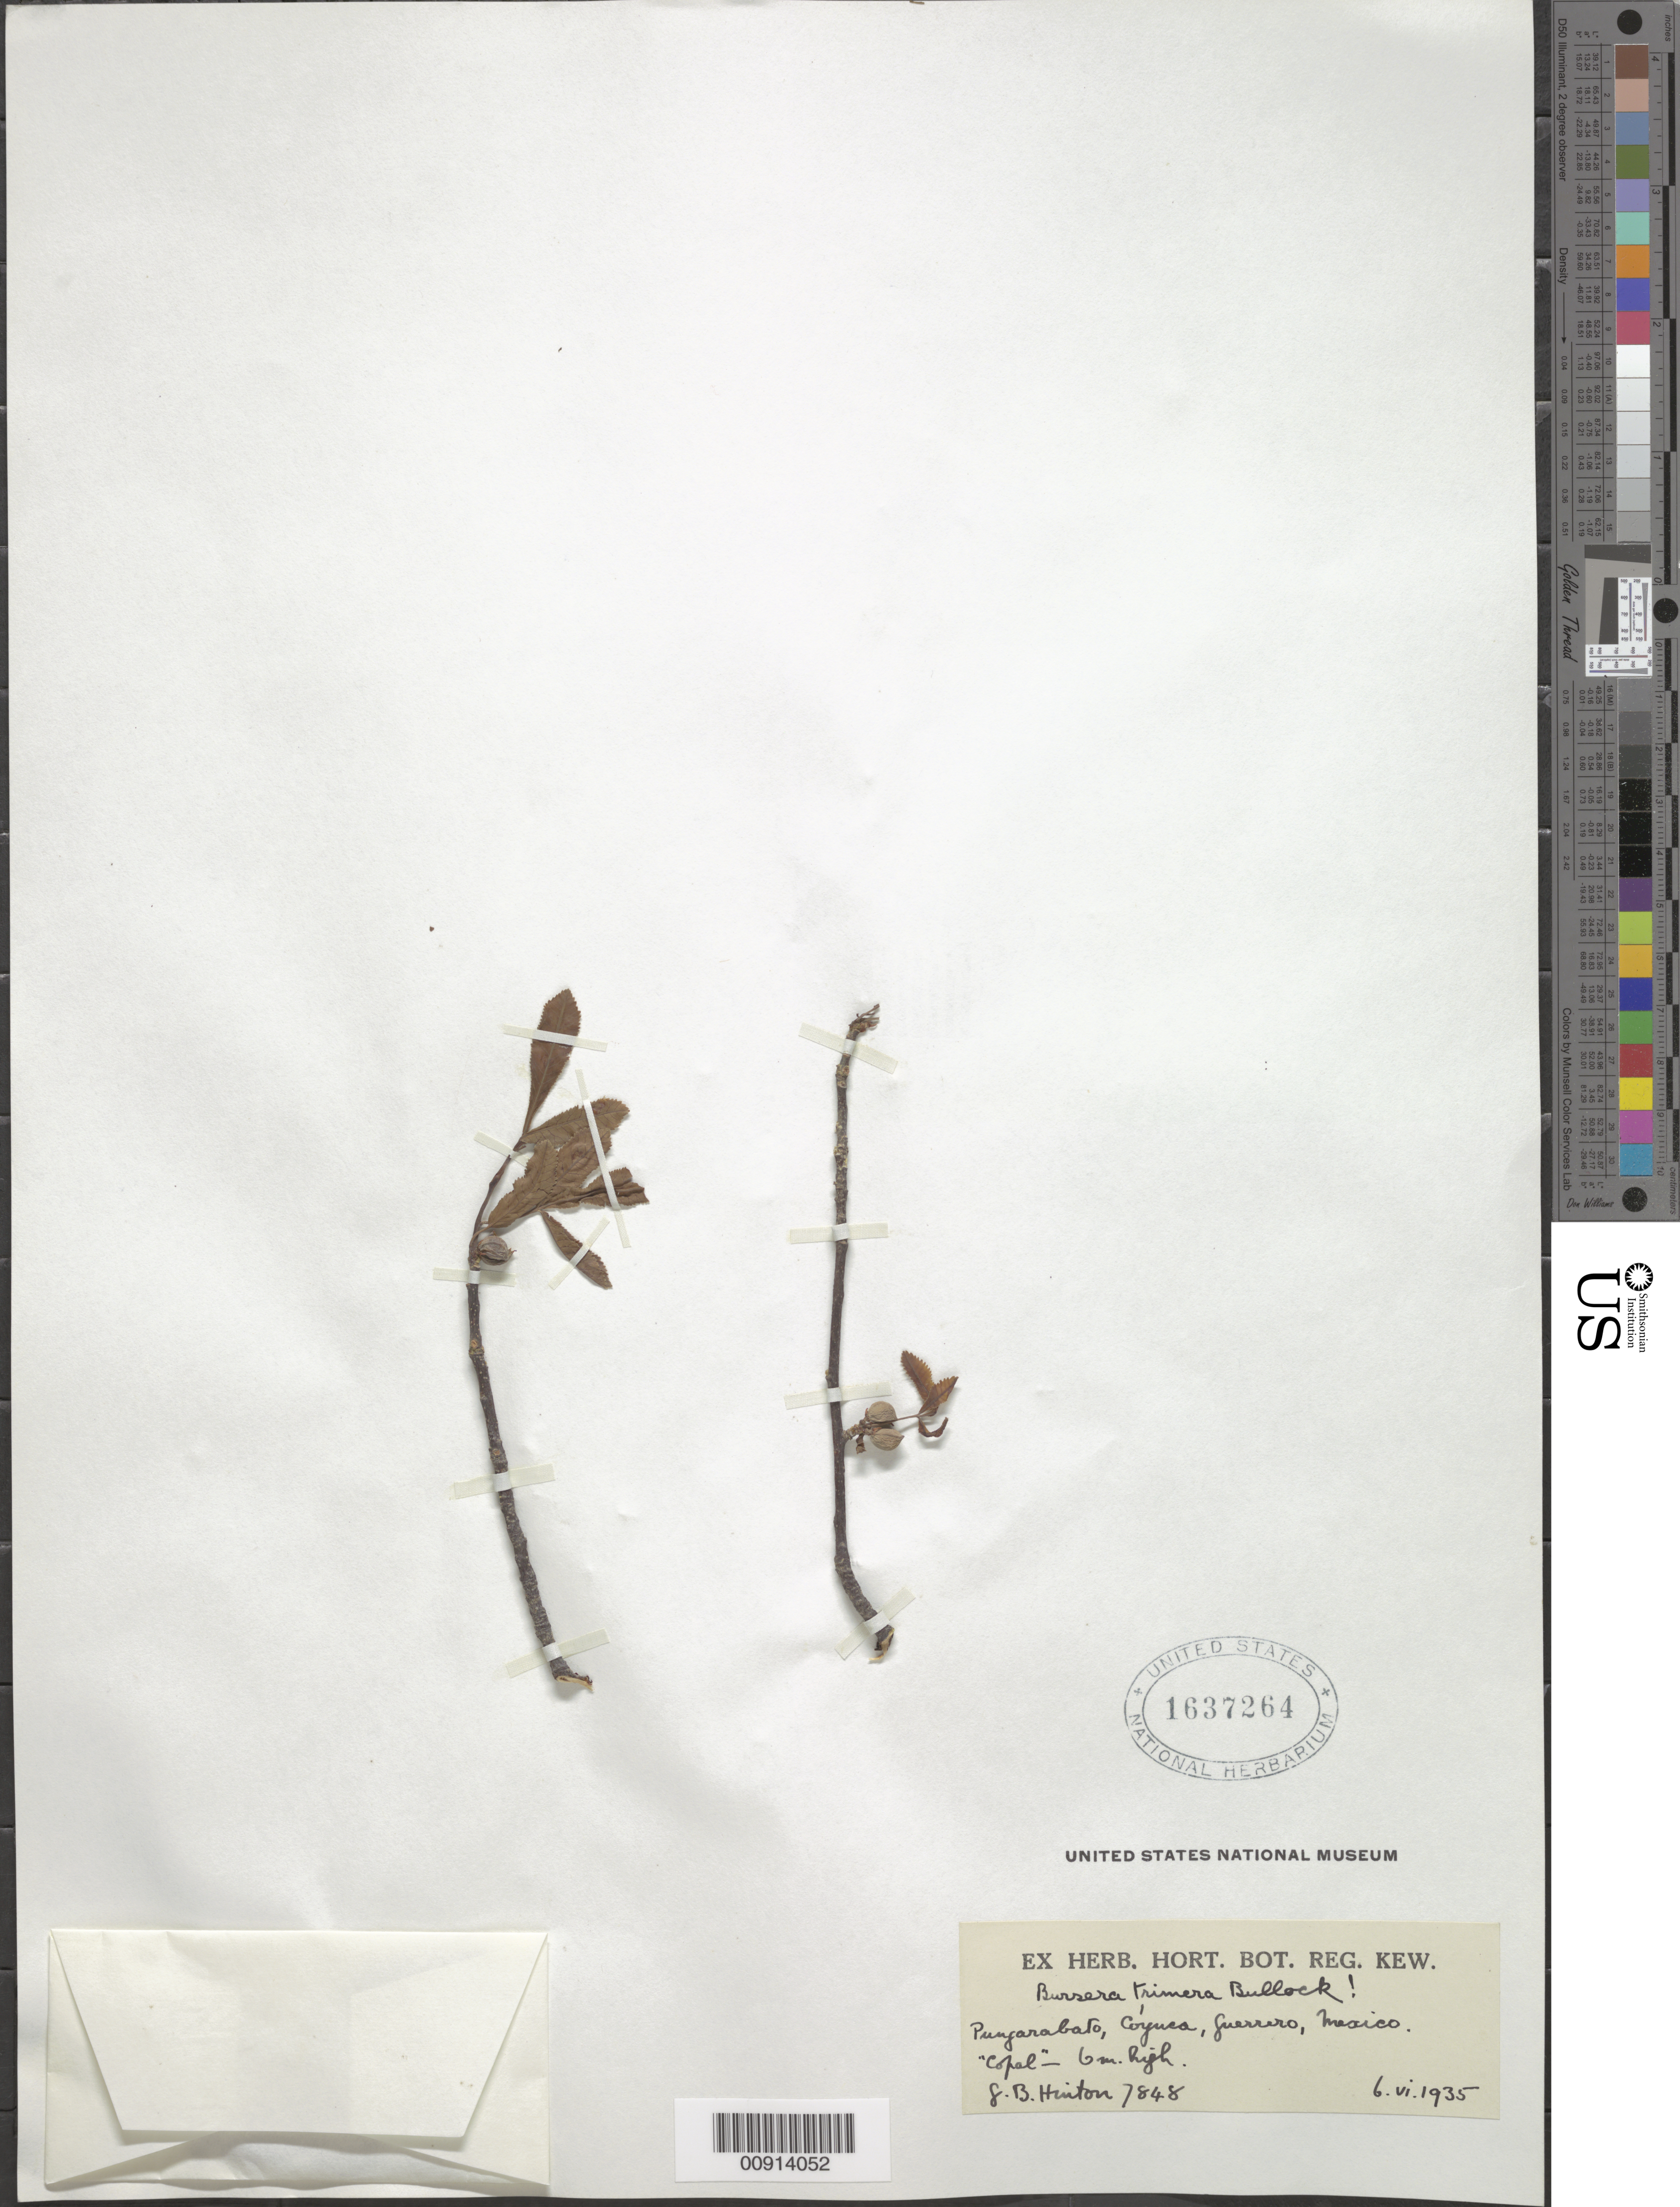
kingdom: Plantae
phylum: Tracheophyta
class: Magnoliopsida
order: Sapindales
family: Burseraceae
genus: Bursera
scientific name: Bursera trimera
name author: Bullock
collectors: G. B. Hinton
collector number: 7848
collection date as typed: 06 Jun 1935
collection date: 1935-06-06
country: Mexico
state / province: Guerrero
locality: Pungarabato, Coyuca, Guerrero.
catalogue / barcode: US 1637264